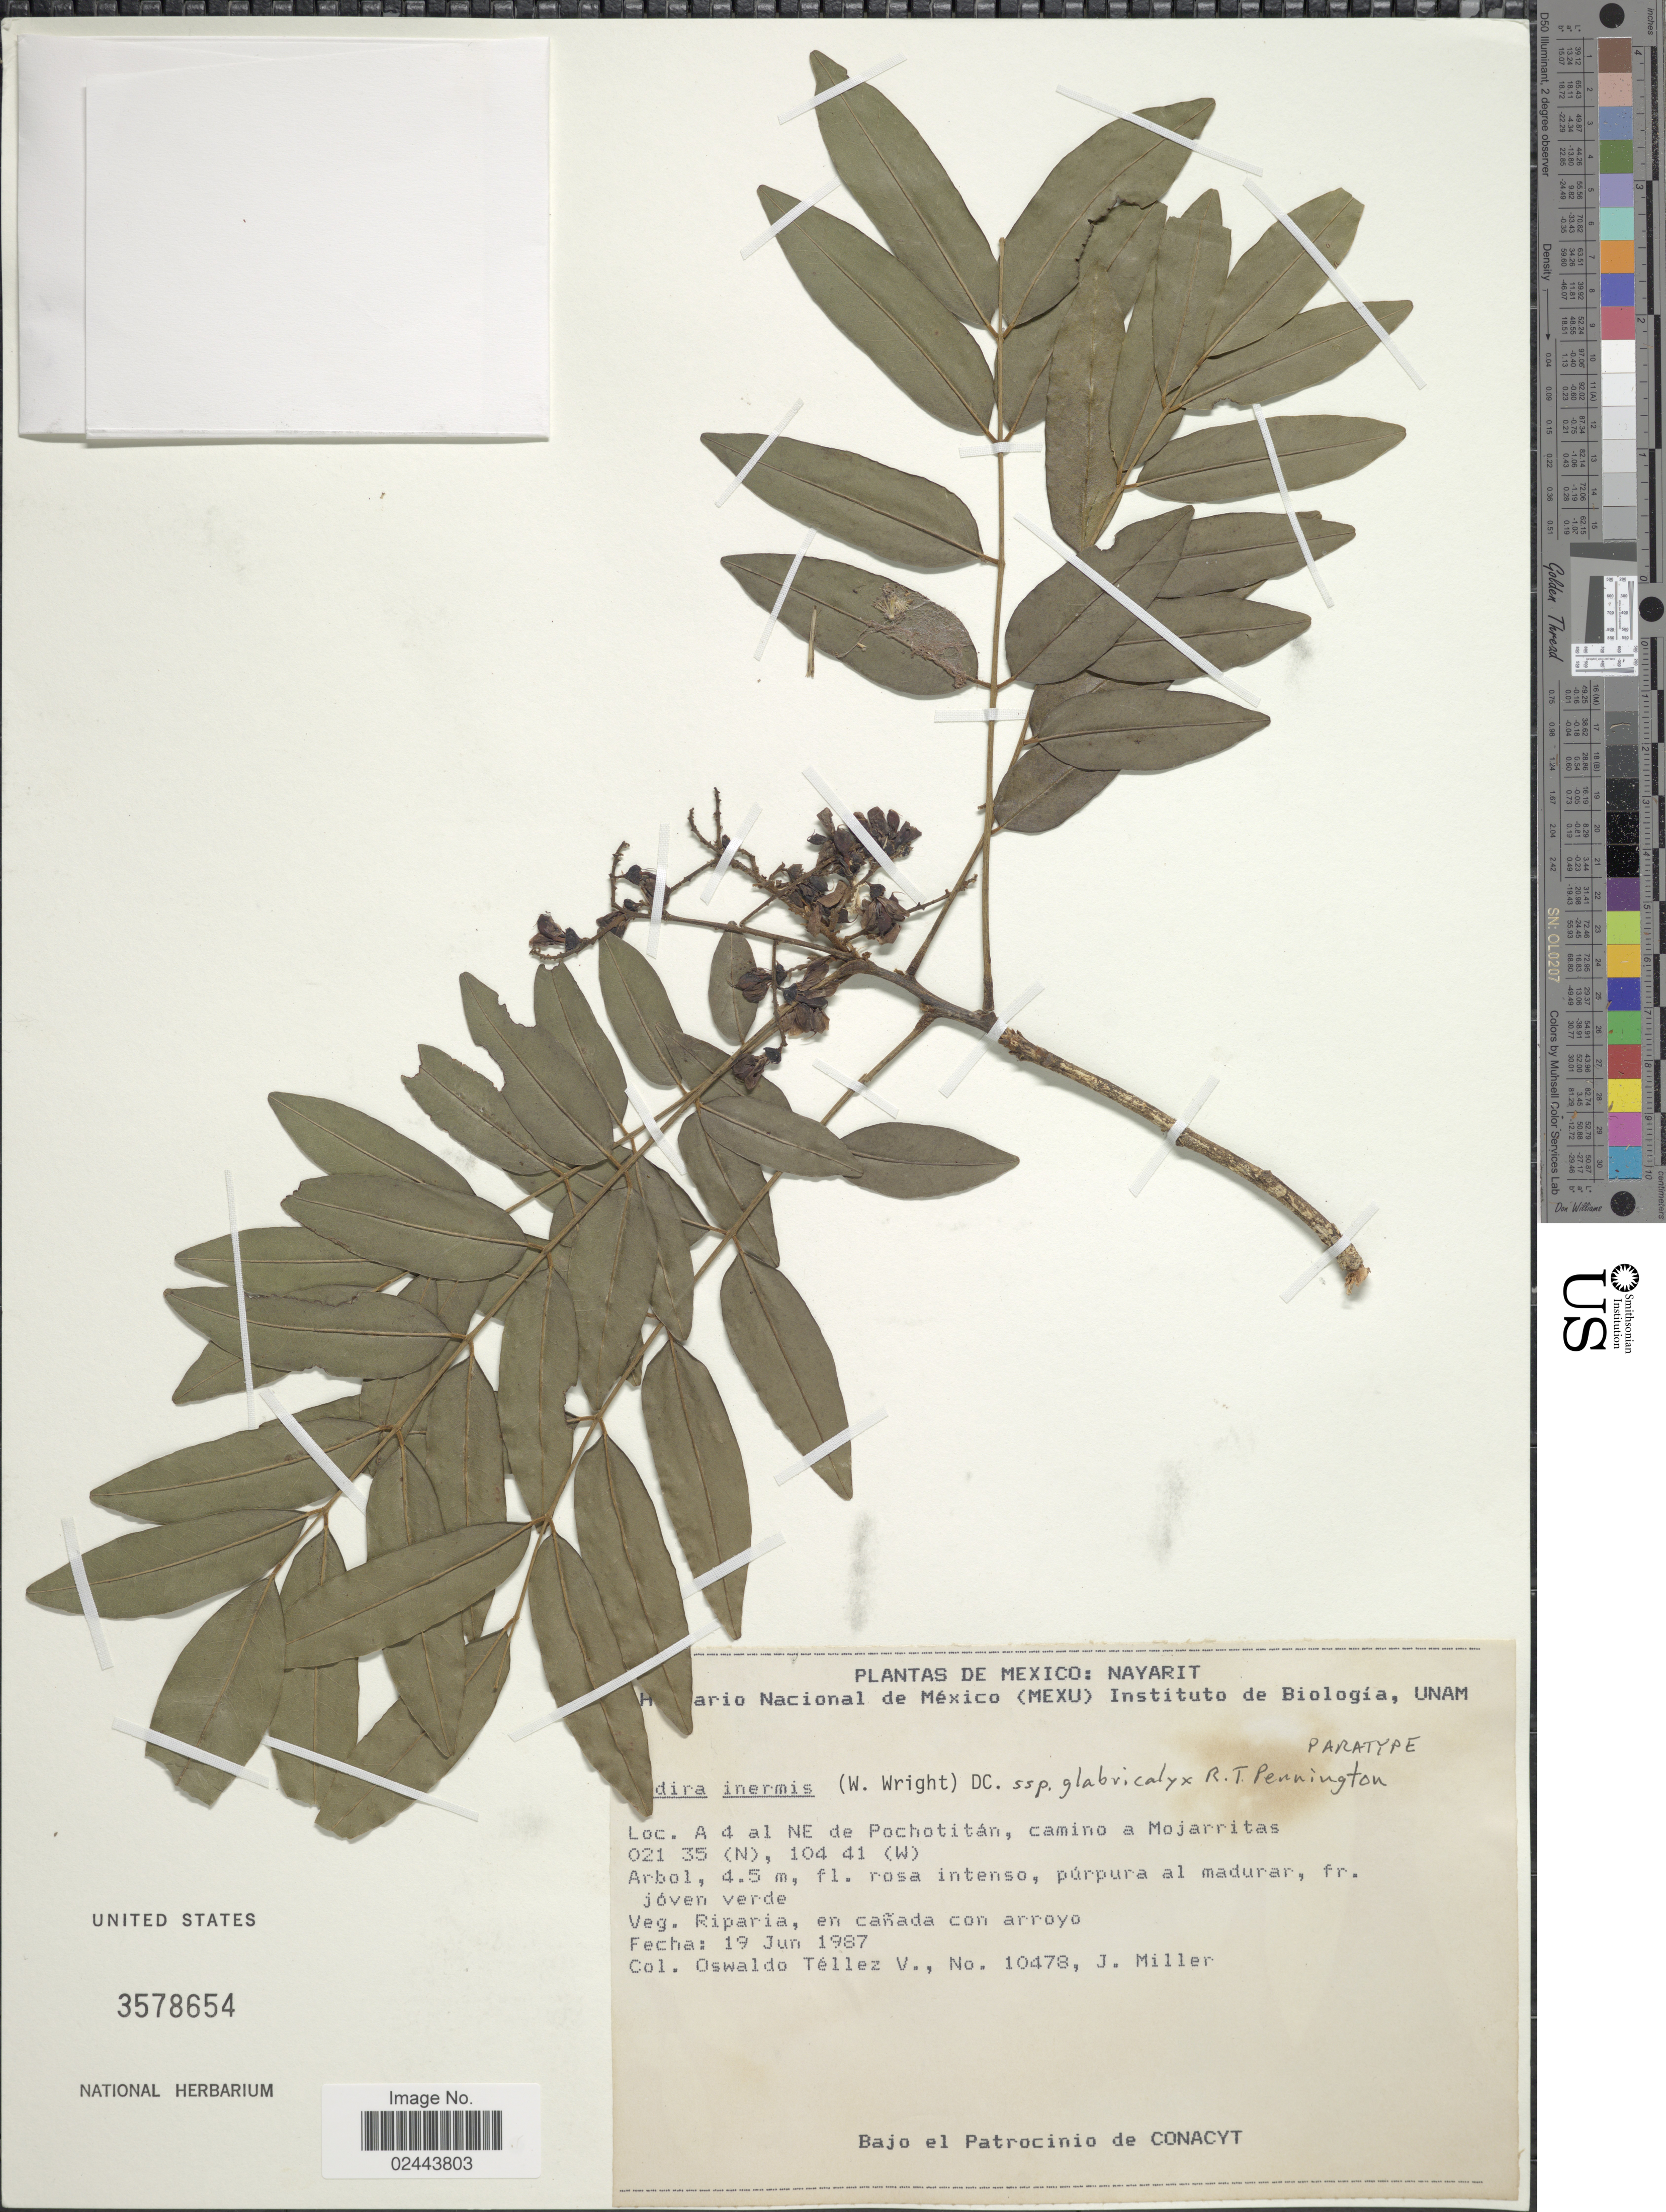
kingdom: Plantae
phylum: Tracheophyta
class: Magnoliopsida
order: Fabales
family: Fabaceae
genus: Andira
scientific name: Andira inermis subsp. glabricalyx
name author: R.T. Penn.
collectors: O. Téllez V. & J. Miller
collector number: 10478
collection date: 1987-06-19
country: Mexico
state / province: Nayarit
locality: A 4 al NE de Pochotitan, camino a Mojarritas.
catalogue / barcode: US 3578654